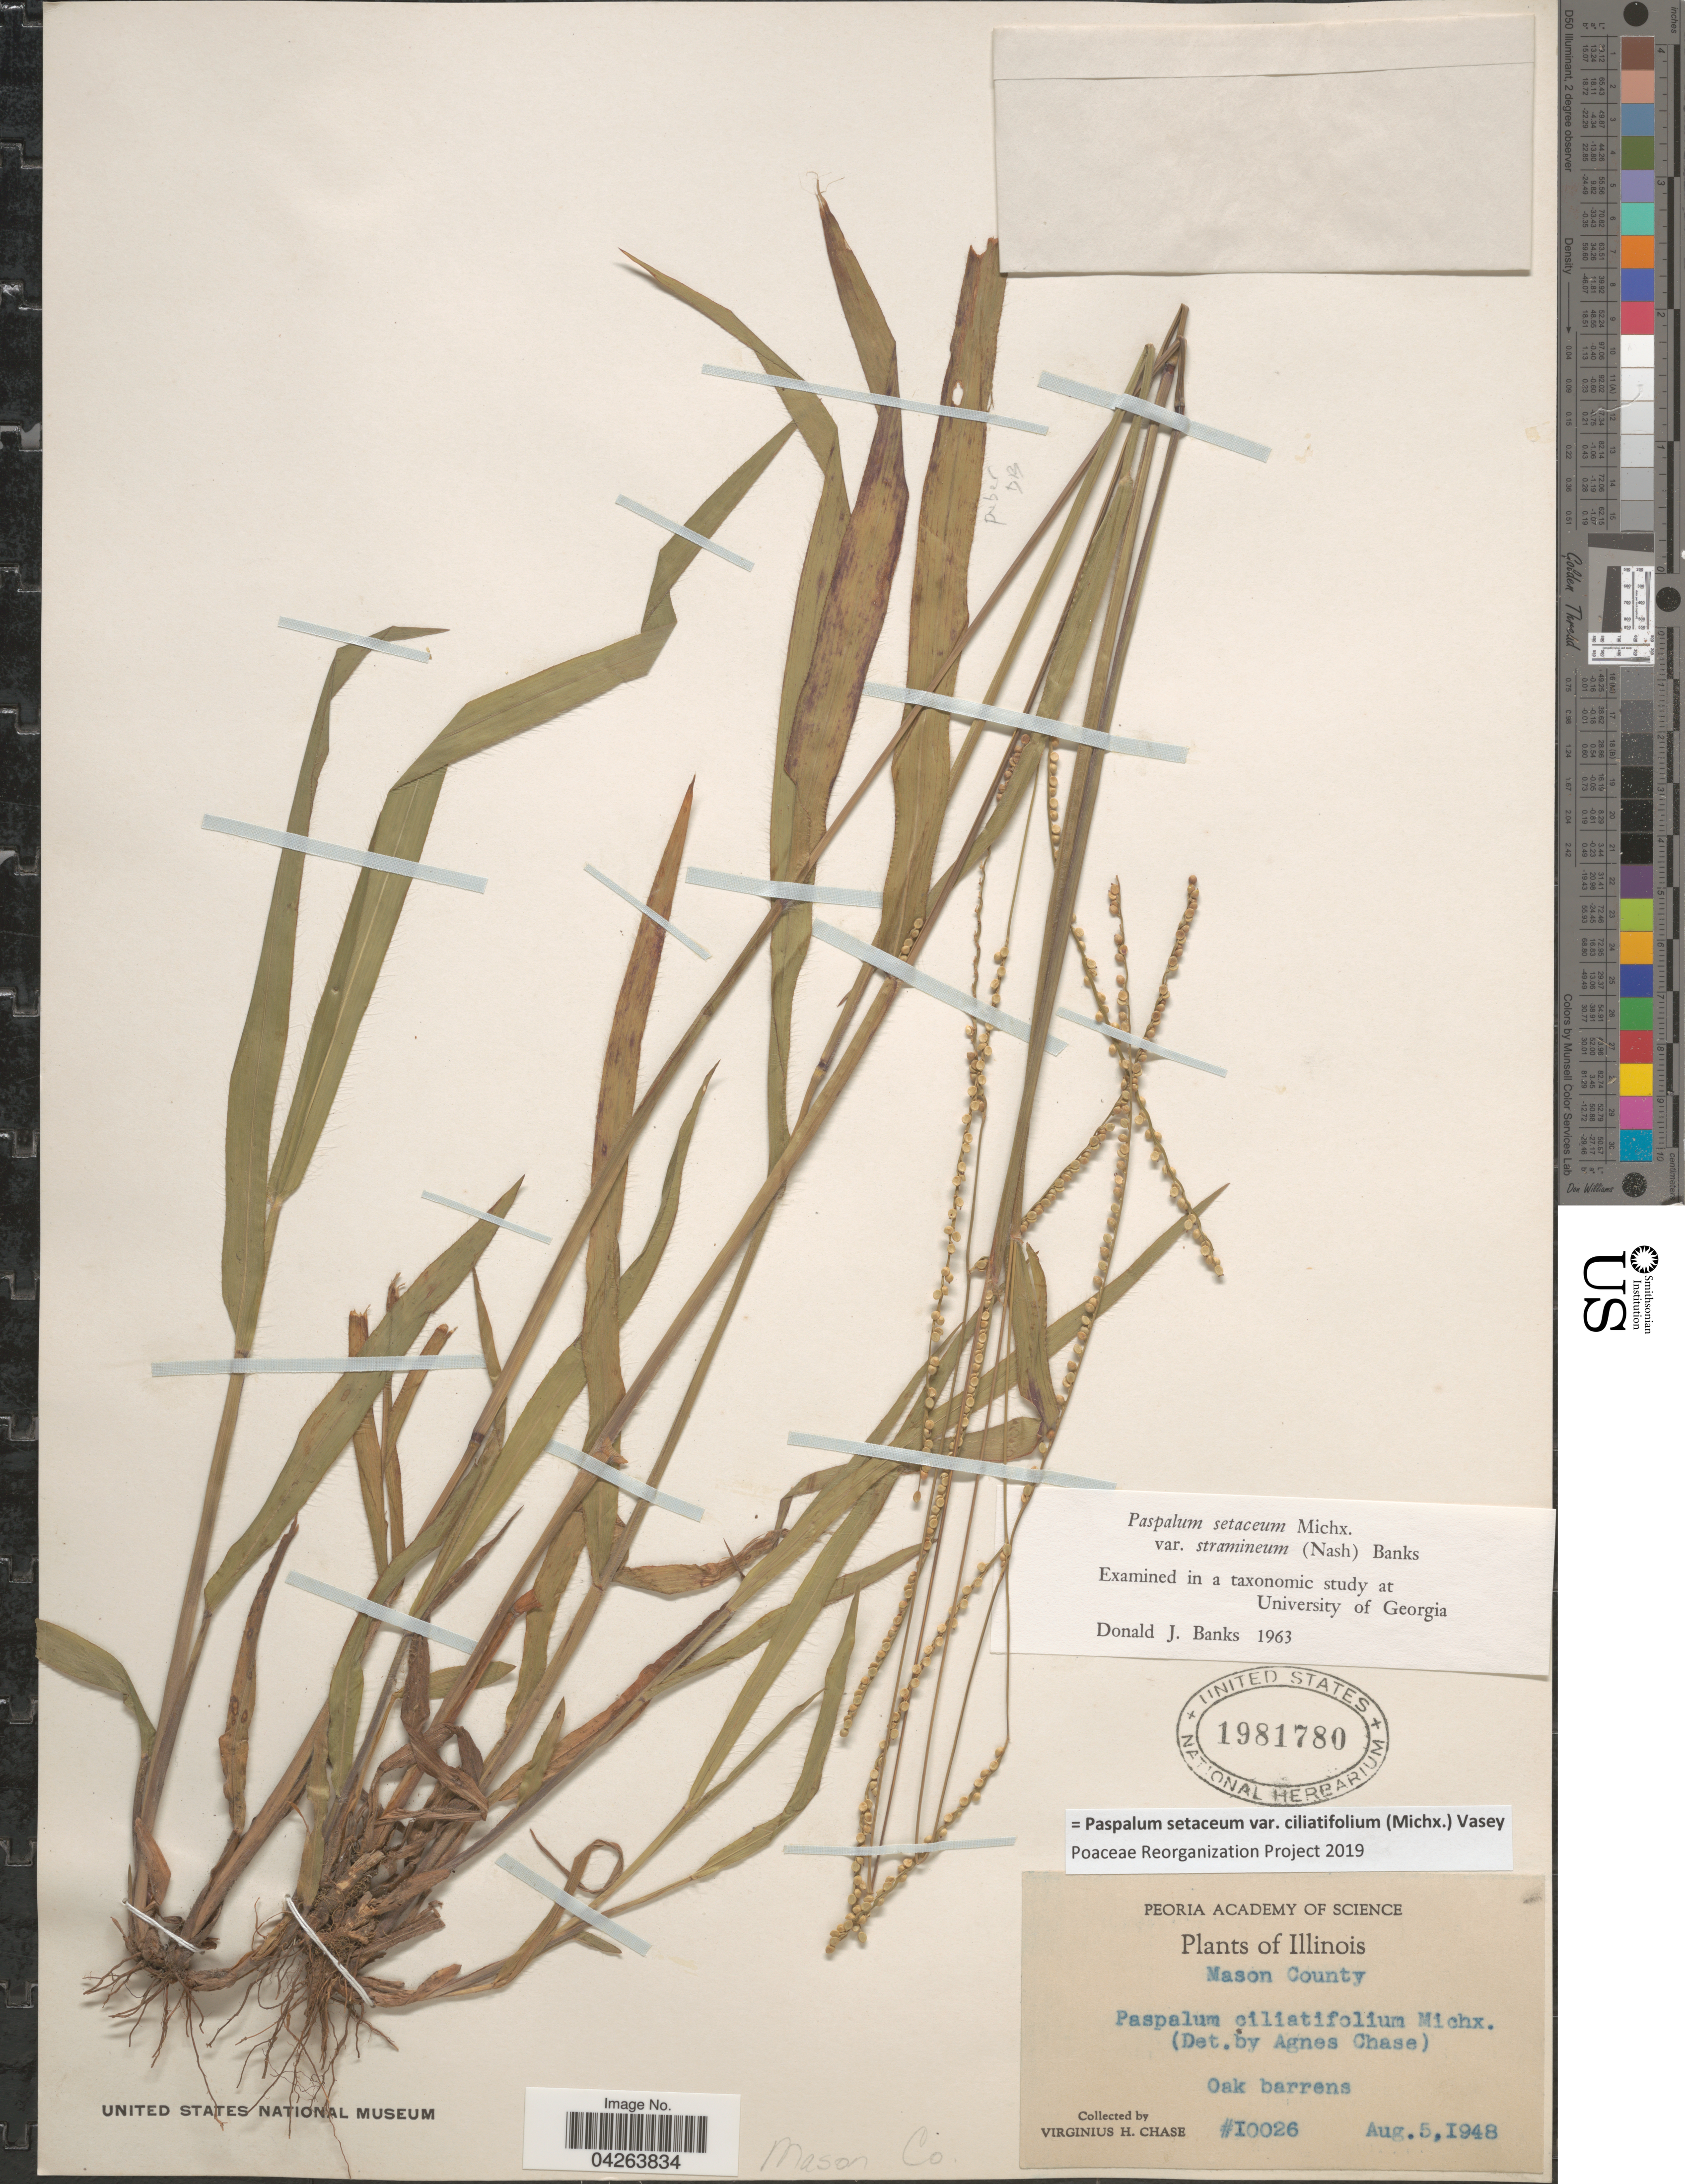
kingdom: Plantae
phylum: Tracheophyta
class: Liliopsida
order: Poales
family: Poaceae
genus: Paspalum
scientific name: Paspalum setaceum var. ciliatifolium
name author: (Michx.) Vasey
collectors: V. H. Chase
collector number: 10026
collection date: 1948-08-05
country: United States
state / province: Illinois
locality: Mason County. Oak barrens.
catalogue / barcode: US 1981780